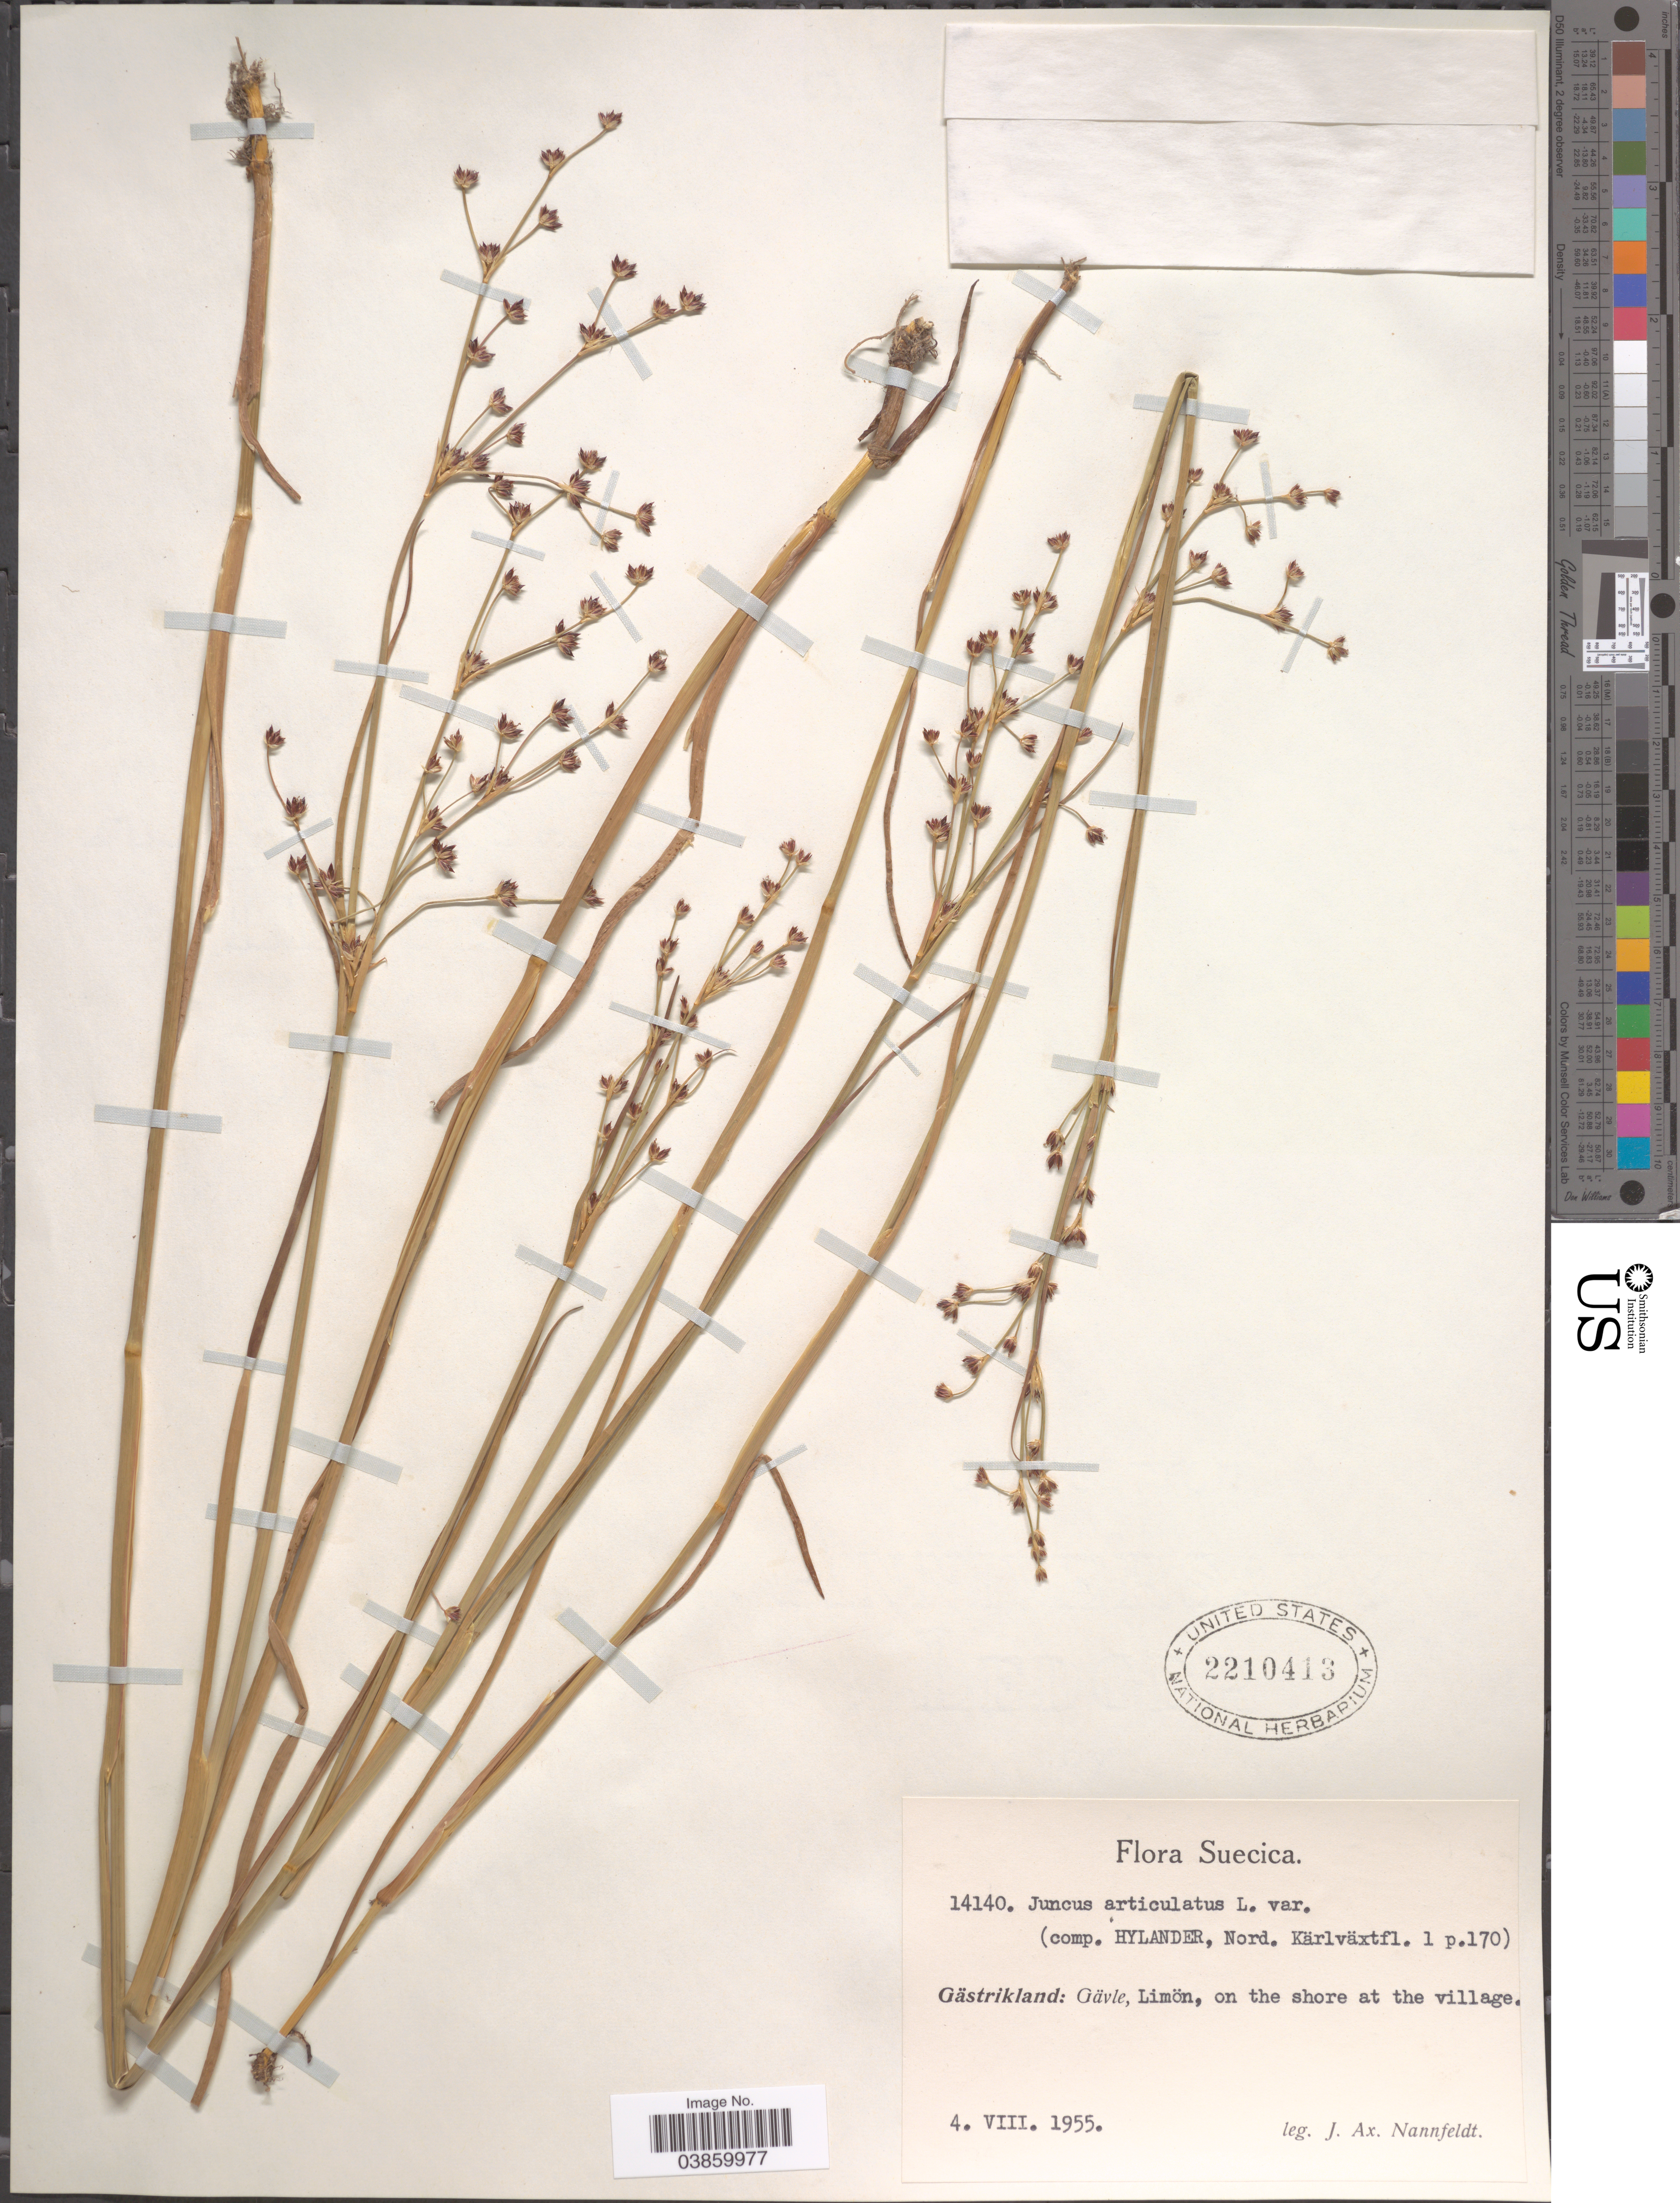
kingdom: Plantae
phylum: Tracheophyta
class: Liliopsida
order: Poales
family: Juncaceae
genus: Juncus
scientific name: Juncus articulatus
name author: L.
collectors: J. Nannfeldt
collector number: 14140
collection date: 1955-08-04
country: Sweden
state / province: Gavleborg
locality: Suecica. Gästrikland: Gävle, Limön, on the shore at the village.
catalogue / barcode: US 2210413